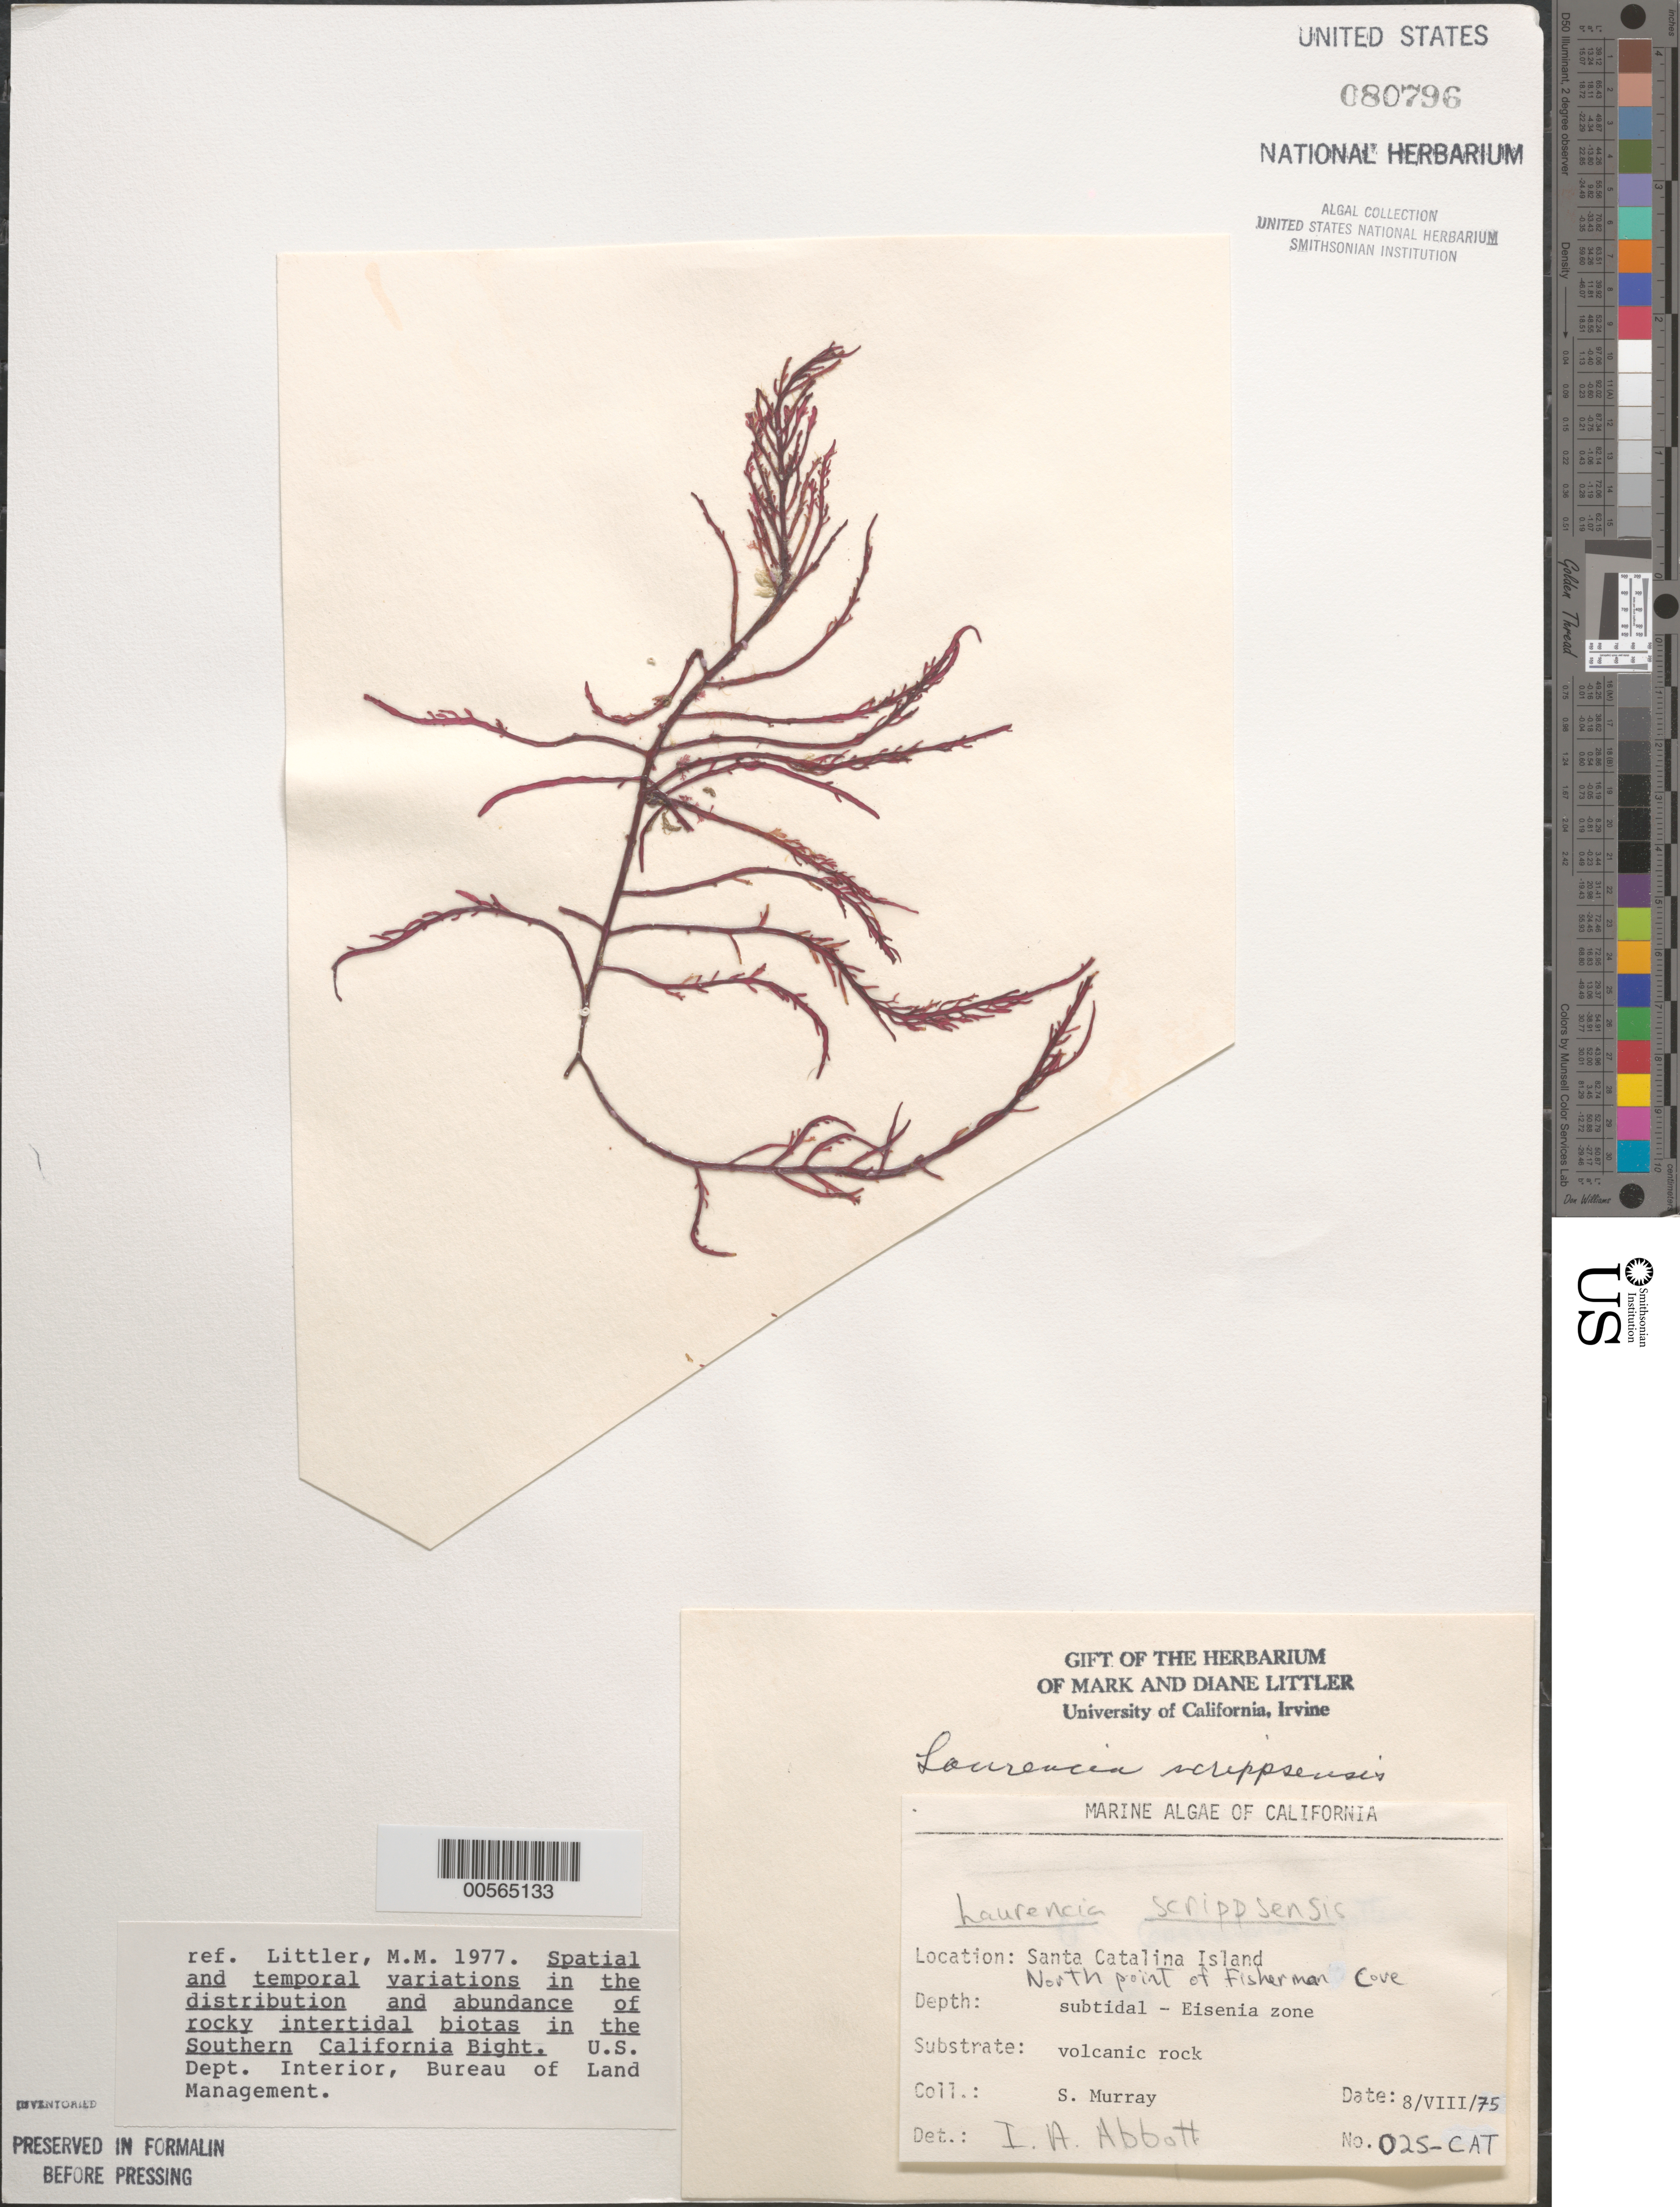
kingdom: Plantae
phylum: Rhodophyta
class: Florideophyceae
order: Ceramiales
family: Rhodomelaceae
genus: Osmundea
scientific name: Osmundea crispa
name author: (Hollenb.) K.W. Nam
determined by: Algae name updating Project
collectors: S. N. Murray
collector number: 025-cat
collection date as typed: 08 Aug 1975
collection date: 1975-08-08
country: United States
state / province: California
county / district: Los Angeles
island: Santa Catalina Island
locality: Fishermen Cove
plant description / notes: BLM-SOCALBIGHT Rocky Intertidal Survey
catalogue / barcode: US 80796